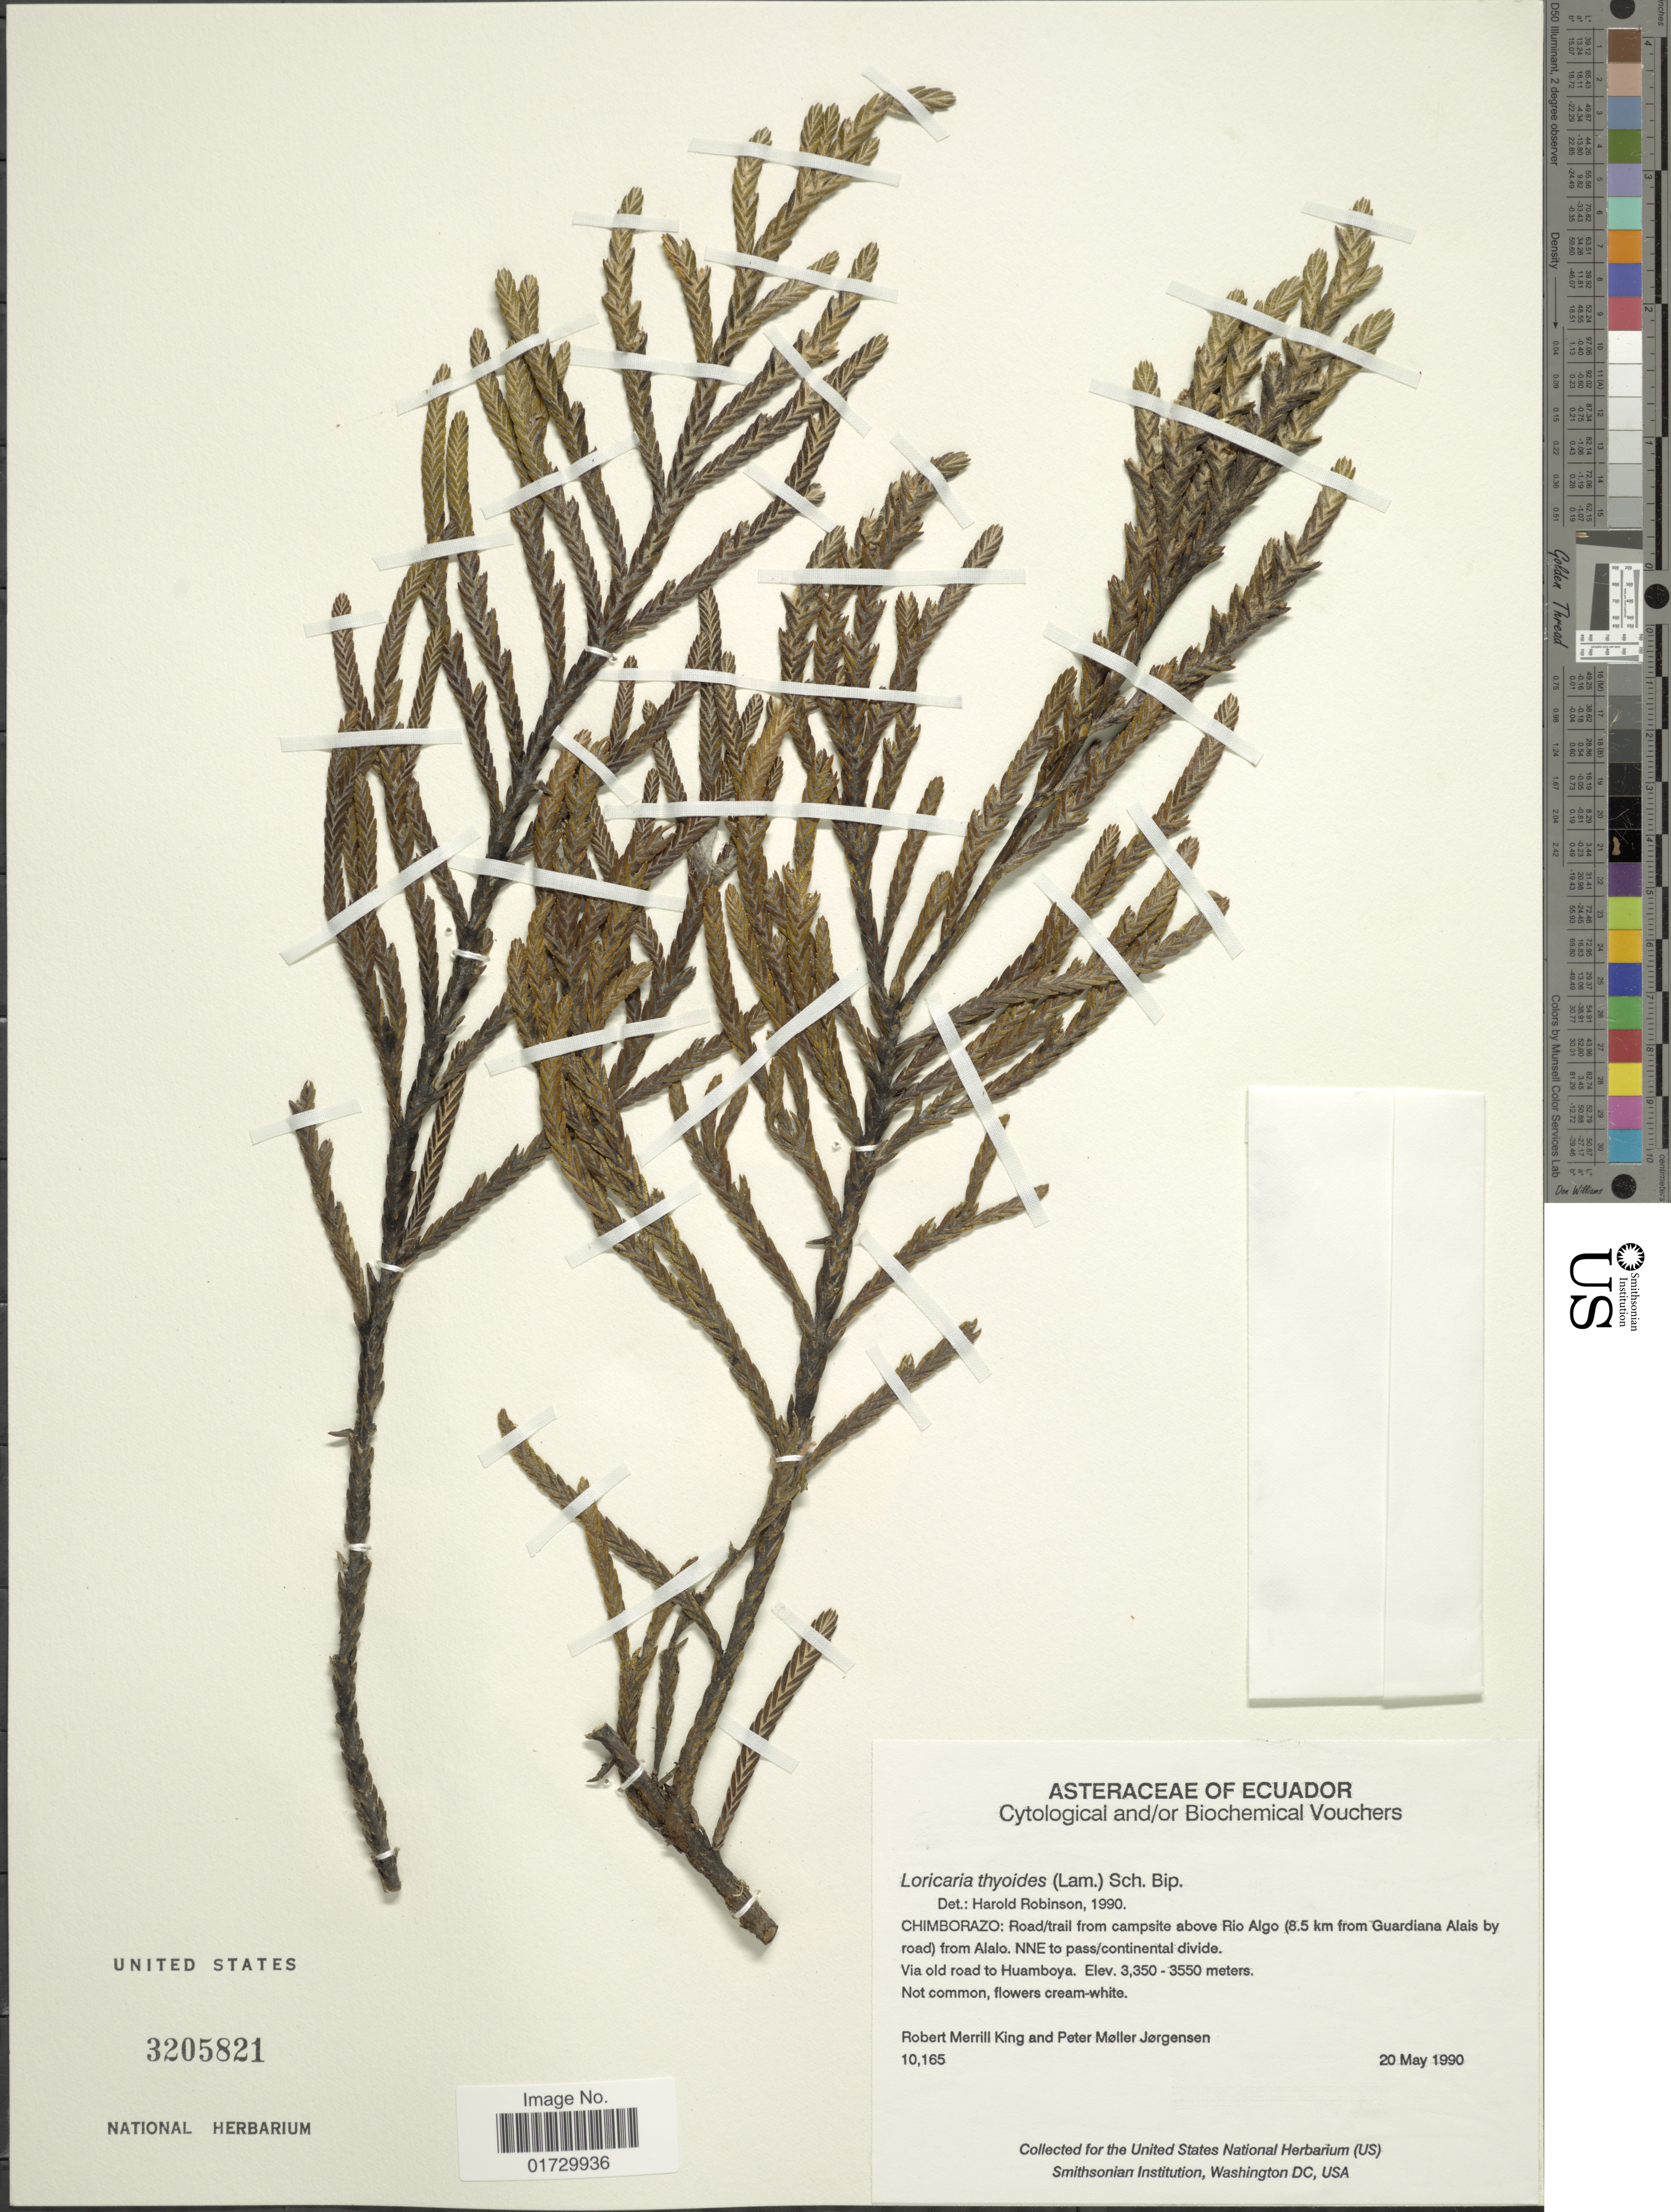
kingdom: Plantae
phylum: Tracheophyta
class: Magnoliopsida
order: Asterales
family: Asteraceae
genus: Loricaria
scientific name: Loricaria thuyoides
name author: (Lam.) Sch. Bip.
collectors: R. M. King & P. M. Jørgensen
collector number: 10165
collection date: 1990-05-20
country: Ecuador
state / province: Chimborazo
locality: Road/trail from campsite above Rio Algo (8.5 km from Guardiana Alais by road) from Alalo, NNE to pass/continental divide, Via old road to Huamboya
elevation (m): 3350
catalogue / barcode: US 3205821